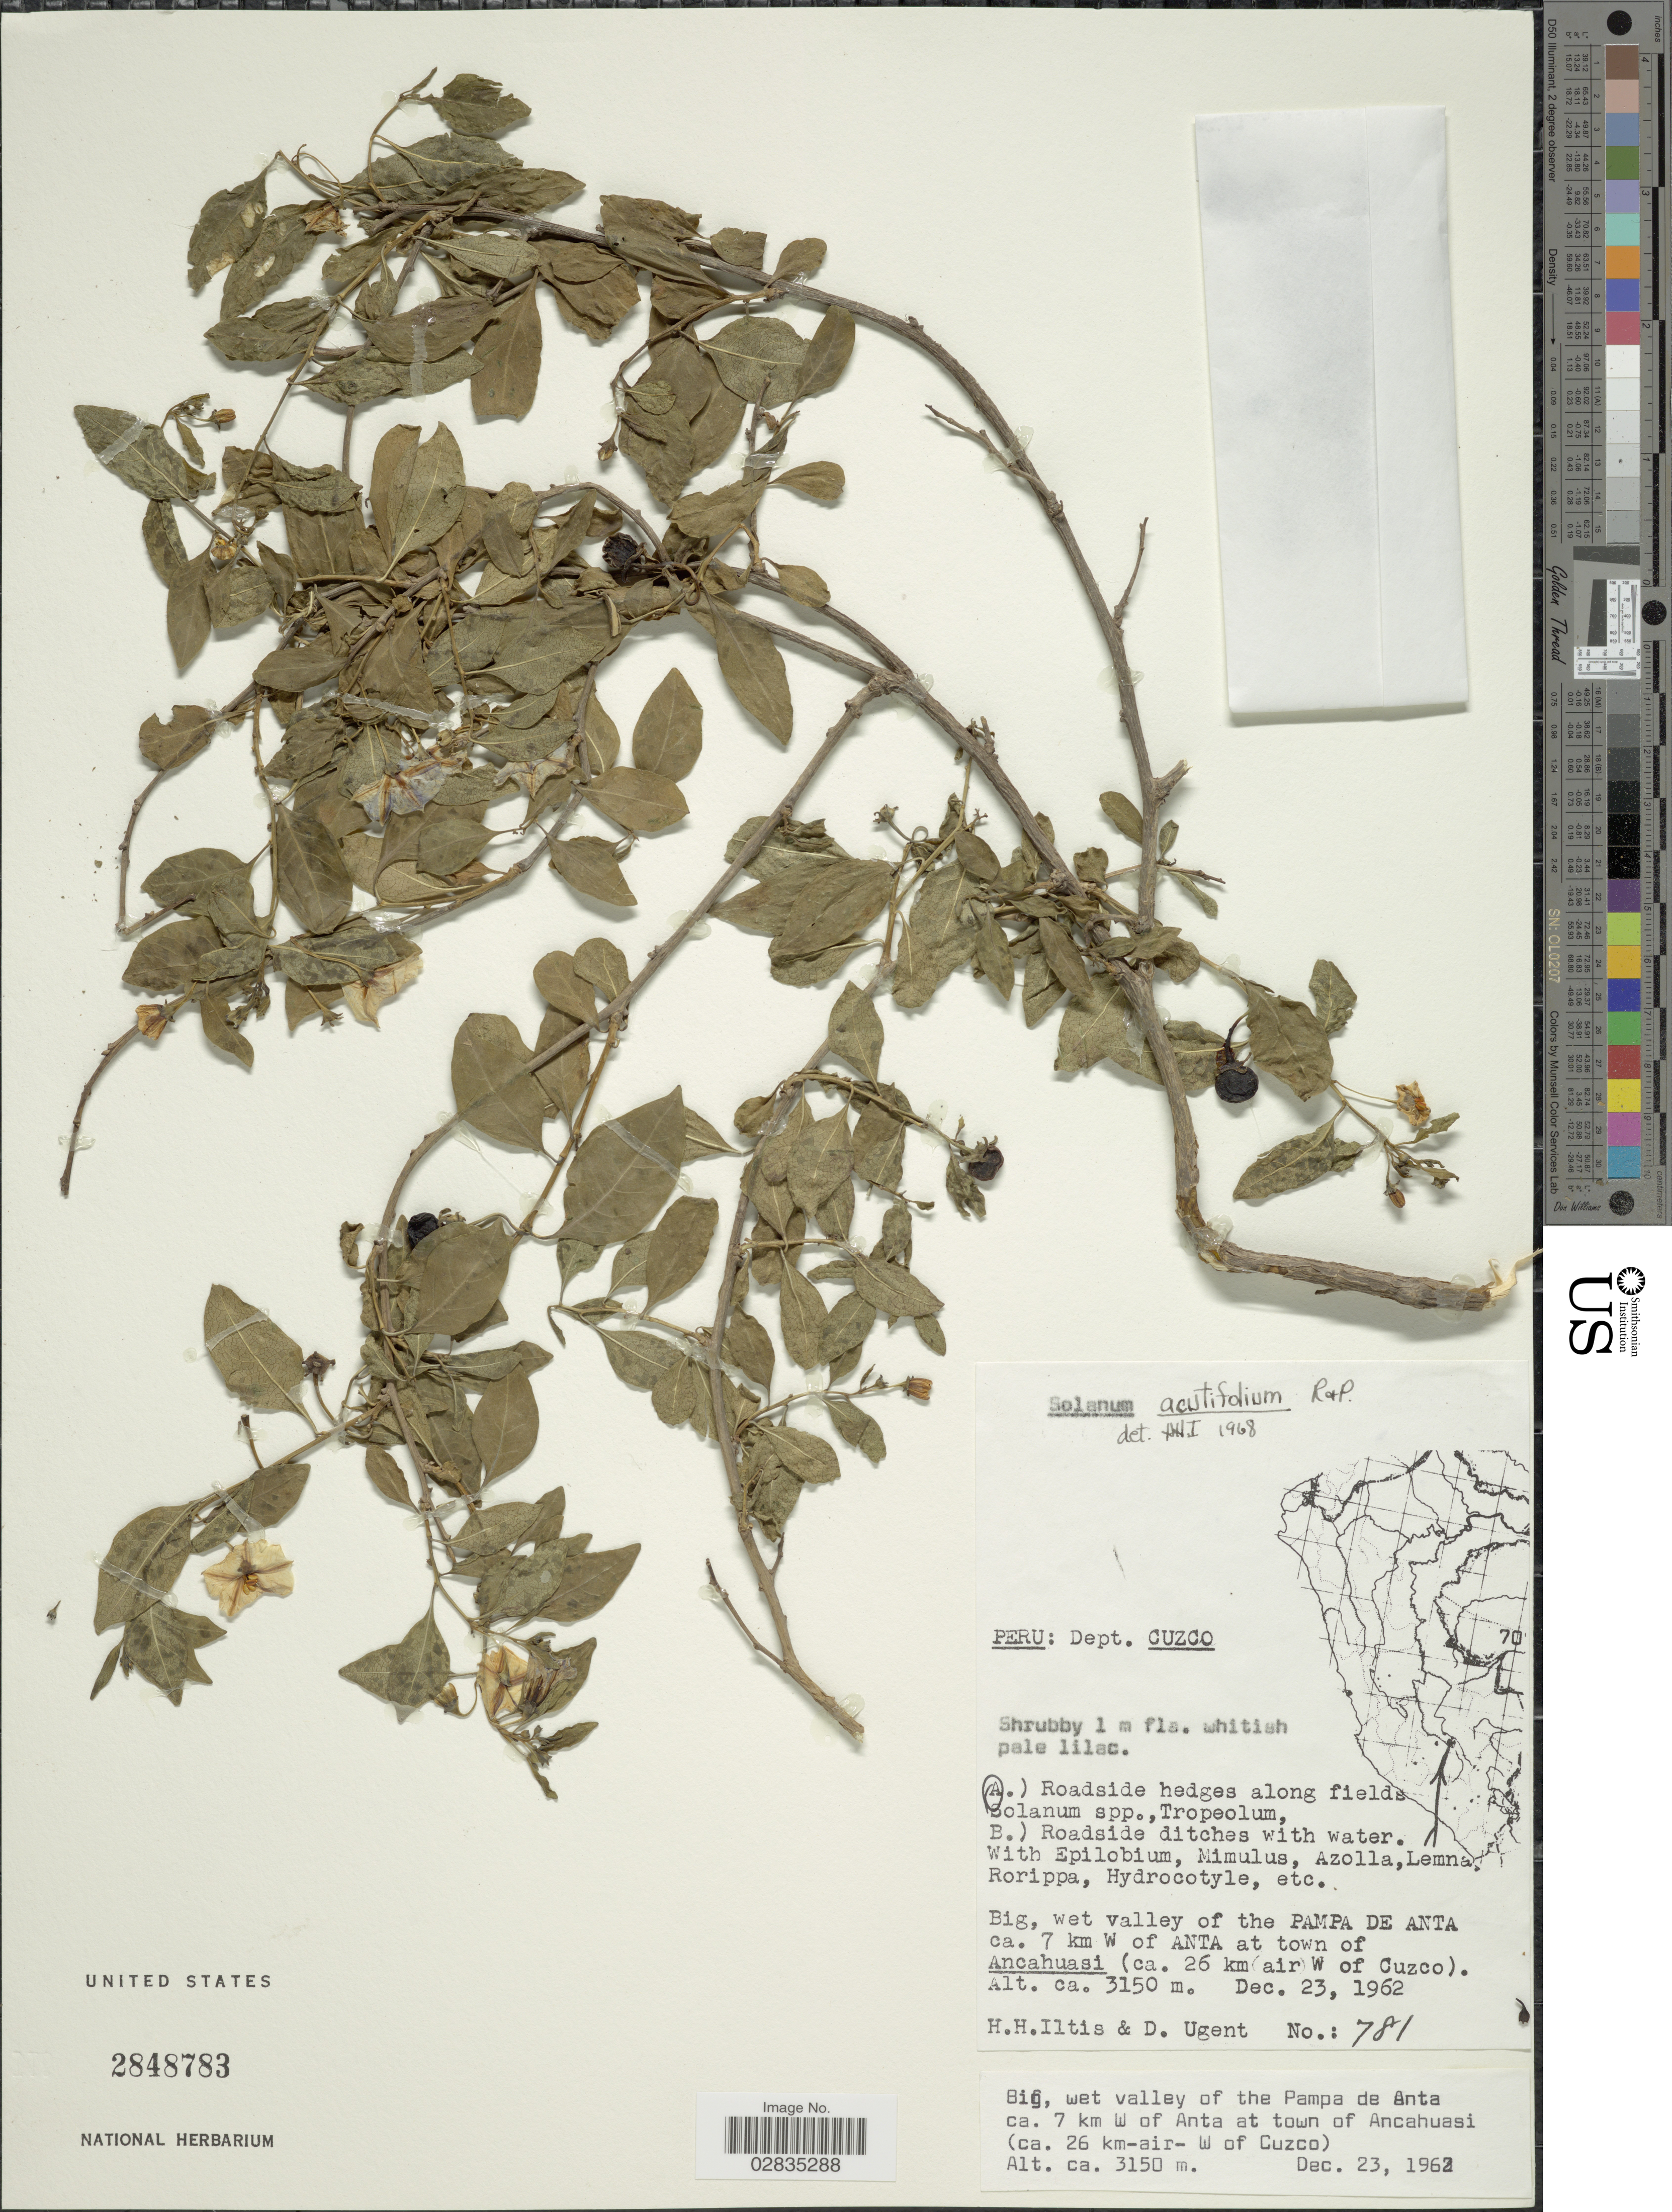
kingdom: Plantae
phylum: Tracheophyta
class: Magnoliopsida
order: Solanales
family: Solanaceae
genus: Solanum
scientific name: Solanum acutifolium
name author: Ruiz & Pav.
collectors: H. H. Iltis & D. Ugent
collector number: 781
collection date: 1962-12-23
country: Peru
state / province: Cusco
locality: Dept. Cuzco. Big, wet valley of the Pampa de Anta ca, 7 km W of Anta at town of Ancahuasi (ca. 26 km-air- W of Cuzco).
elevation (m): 3150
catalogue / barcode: US 2848783